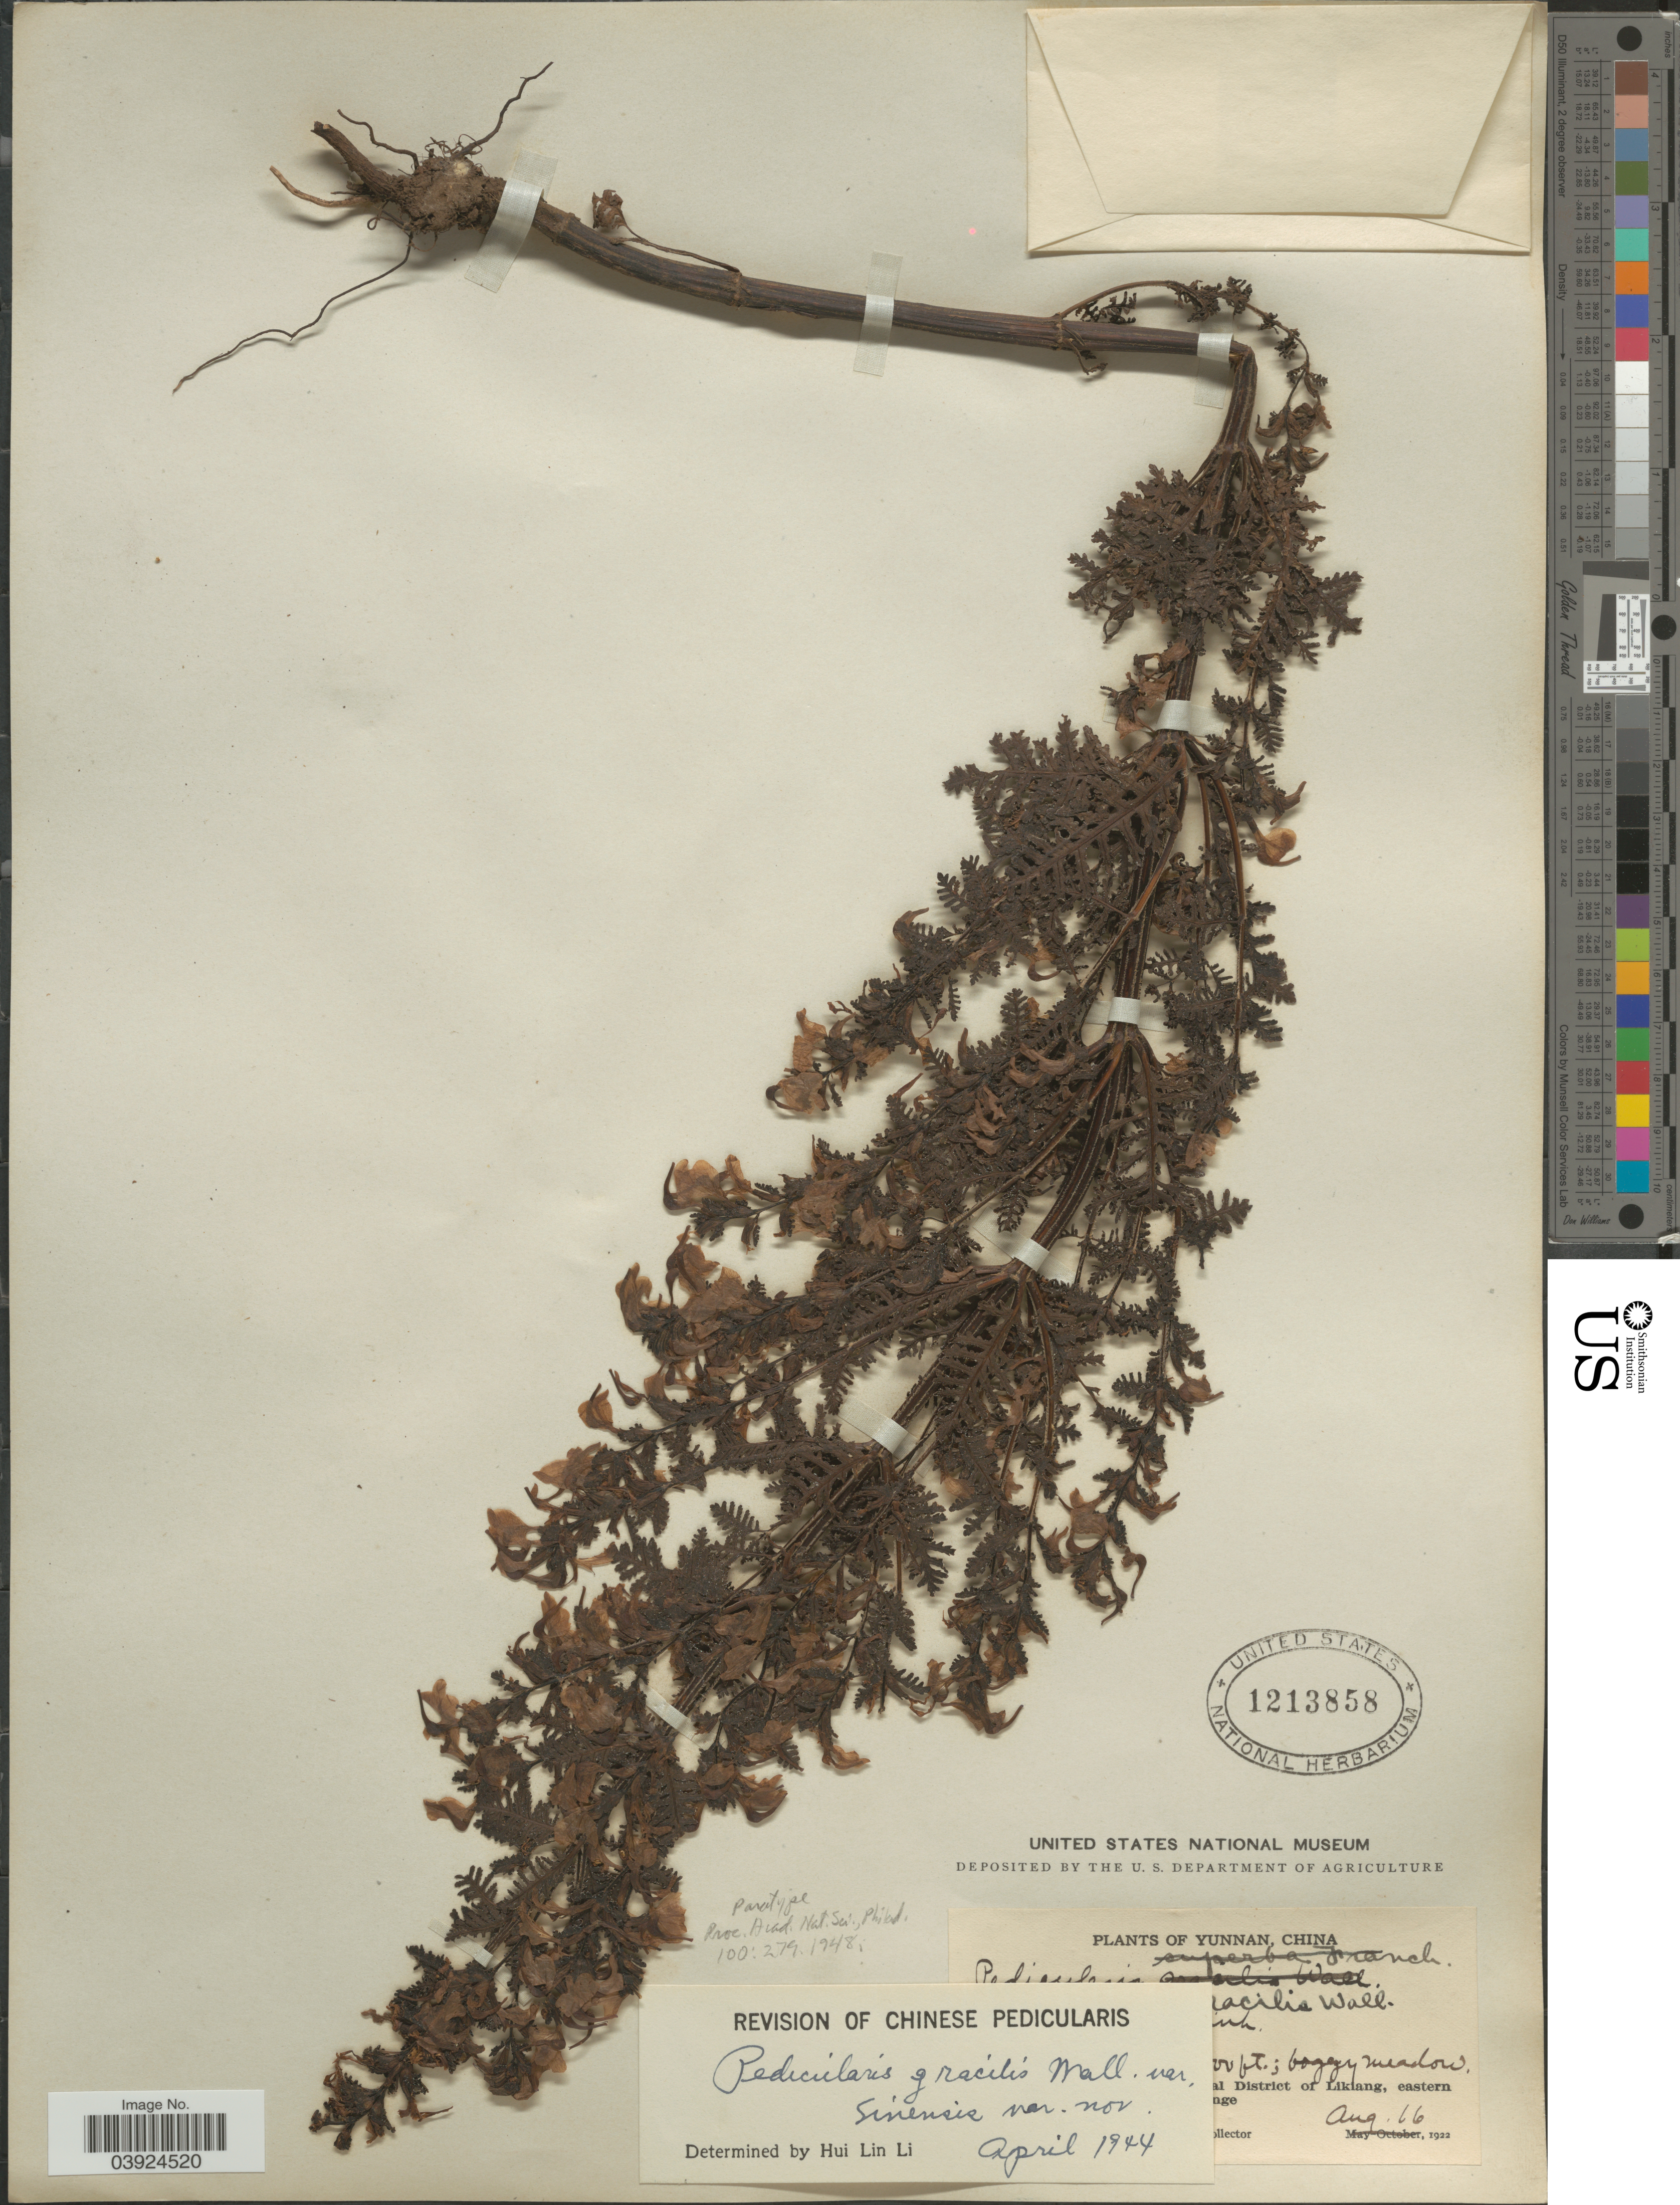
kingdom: Plantae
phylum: Tracheophyta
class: Magnoliopsida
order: Lamiales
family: Orobanchaceae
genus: Pedicularis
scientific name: Pedicularis gracilis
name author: Wall. ex Benth.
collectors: J. F. Rock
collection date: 1922-08-16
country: China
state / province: Yunnan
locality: [illegible text] District of Likiang, eastern.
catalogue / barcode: US 1213858